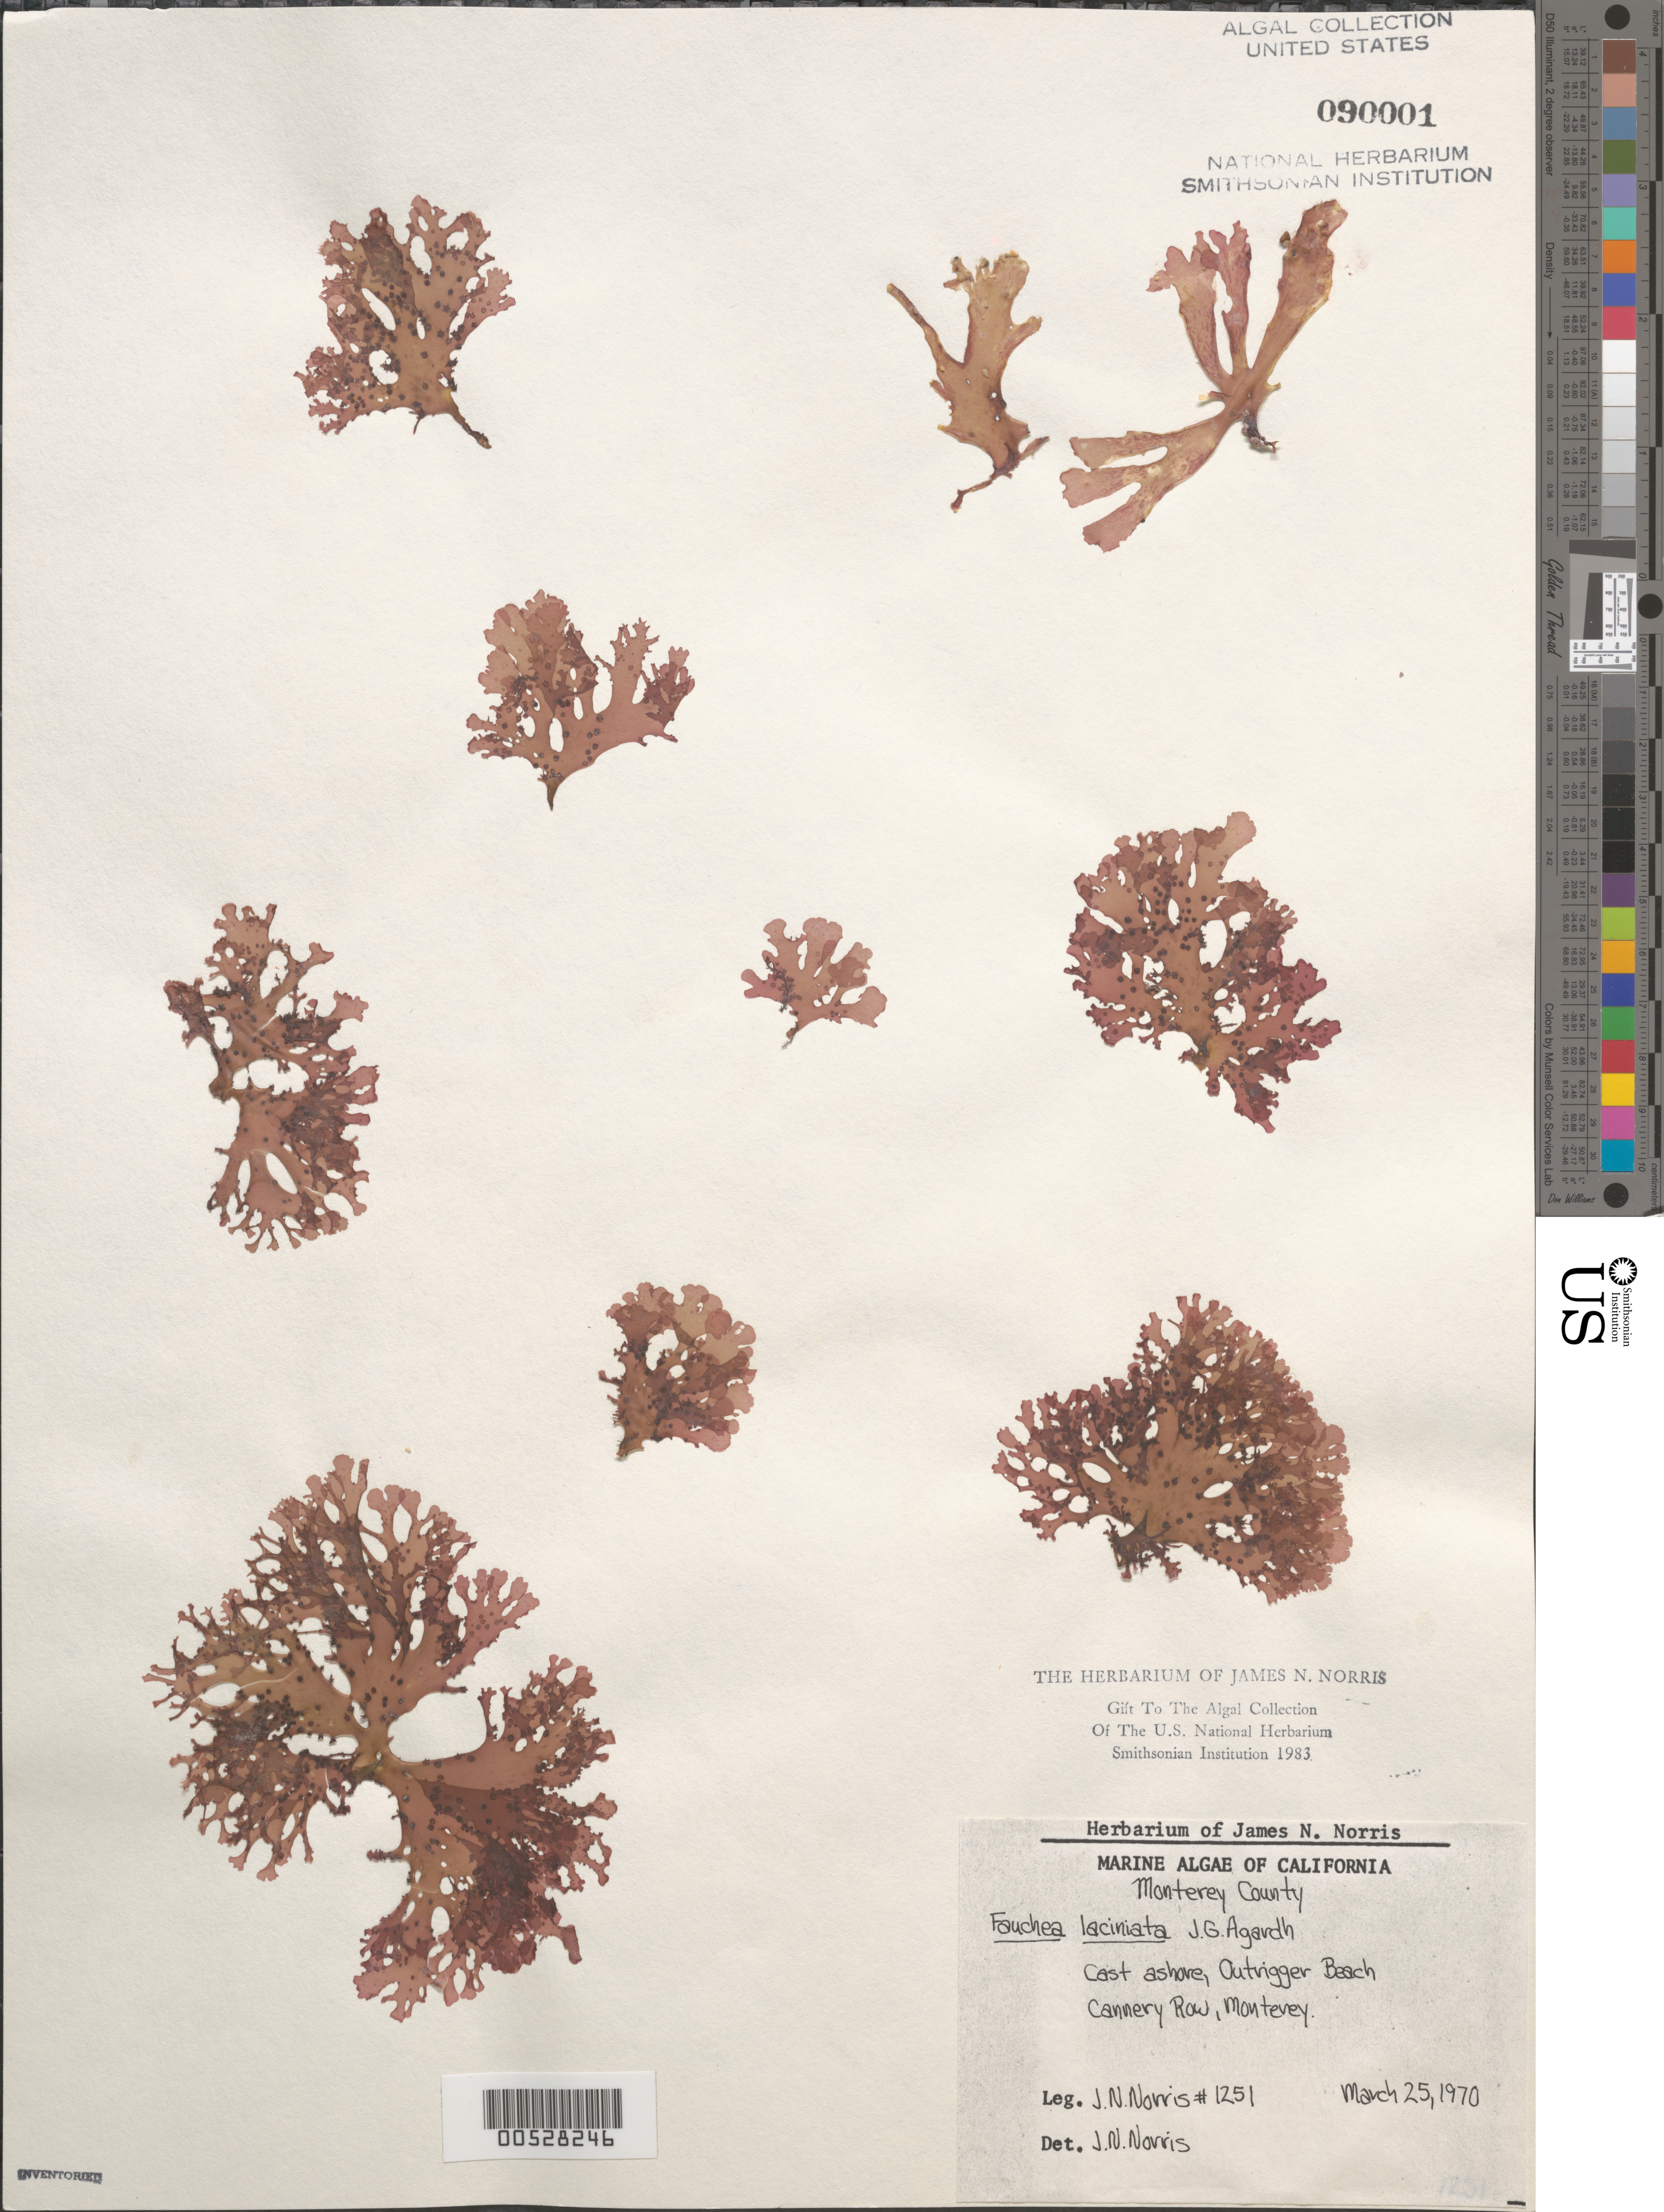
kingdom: Plantae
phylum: Rhodophyta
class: Florideophyceae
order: Rhodymeniales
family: Faucheaceae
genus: Gloiocladia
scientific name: Gloiocladia laciniata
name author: (J. Agardh) Rodríguez-Prieto & N. Sánchez in Rodríguez-Prieto et al.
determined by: Algae name updating Project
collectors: J. N. Norris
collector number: JN-1251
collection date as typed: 25 Mar 1970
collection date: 1970-03-25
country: United States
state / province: California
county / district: Monterey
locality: Outrigger Beach, Cannery Row, Monterey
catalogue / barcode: US 90001